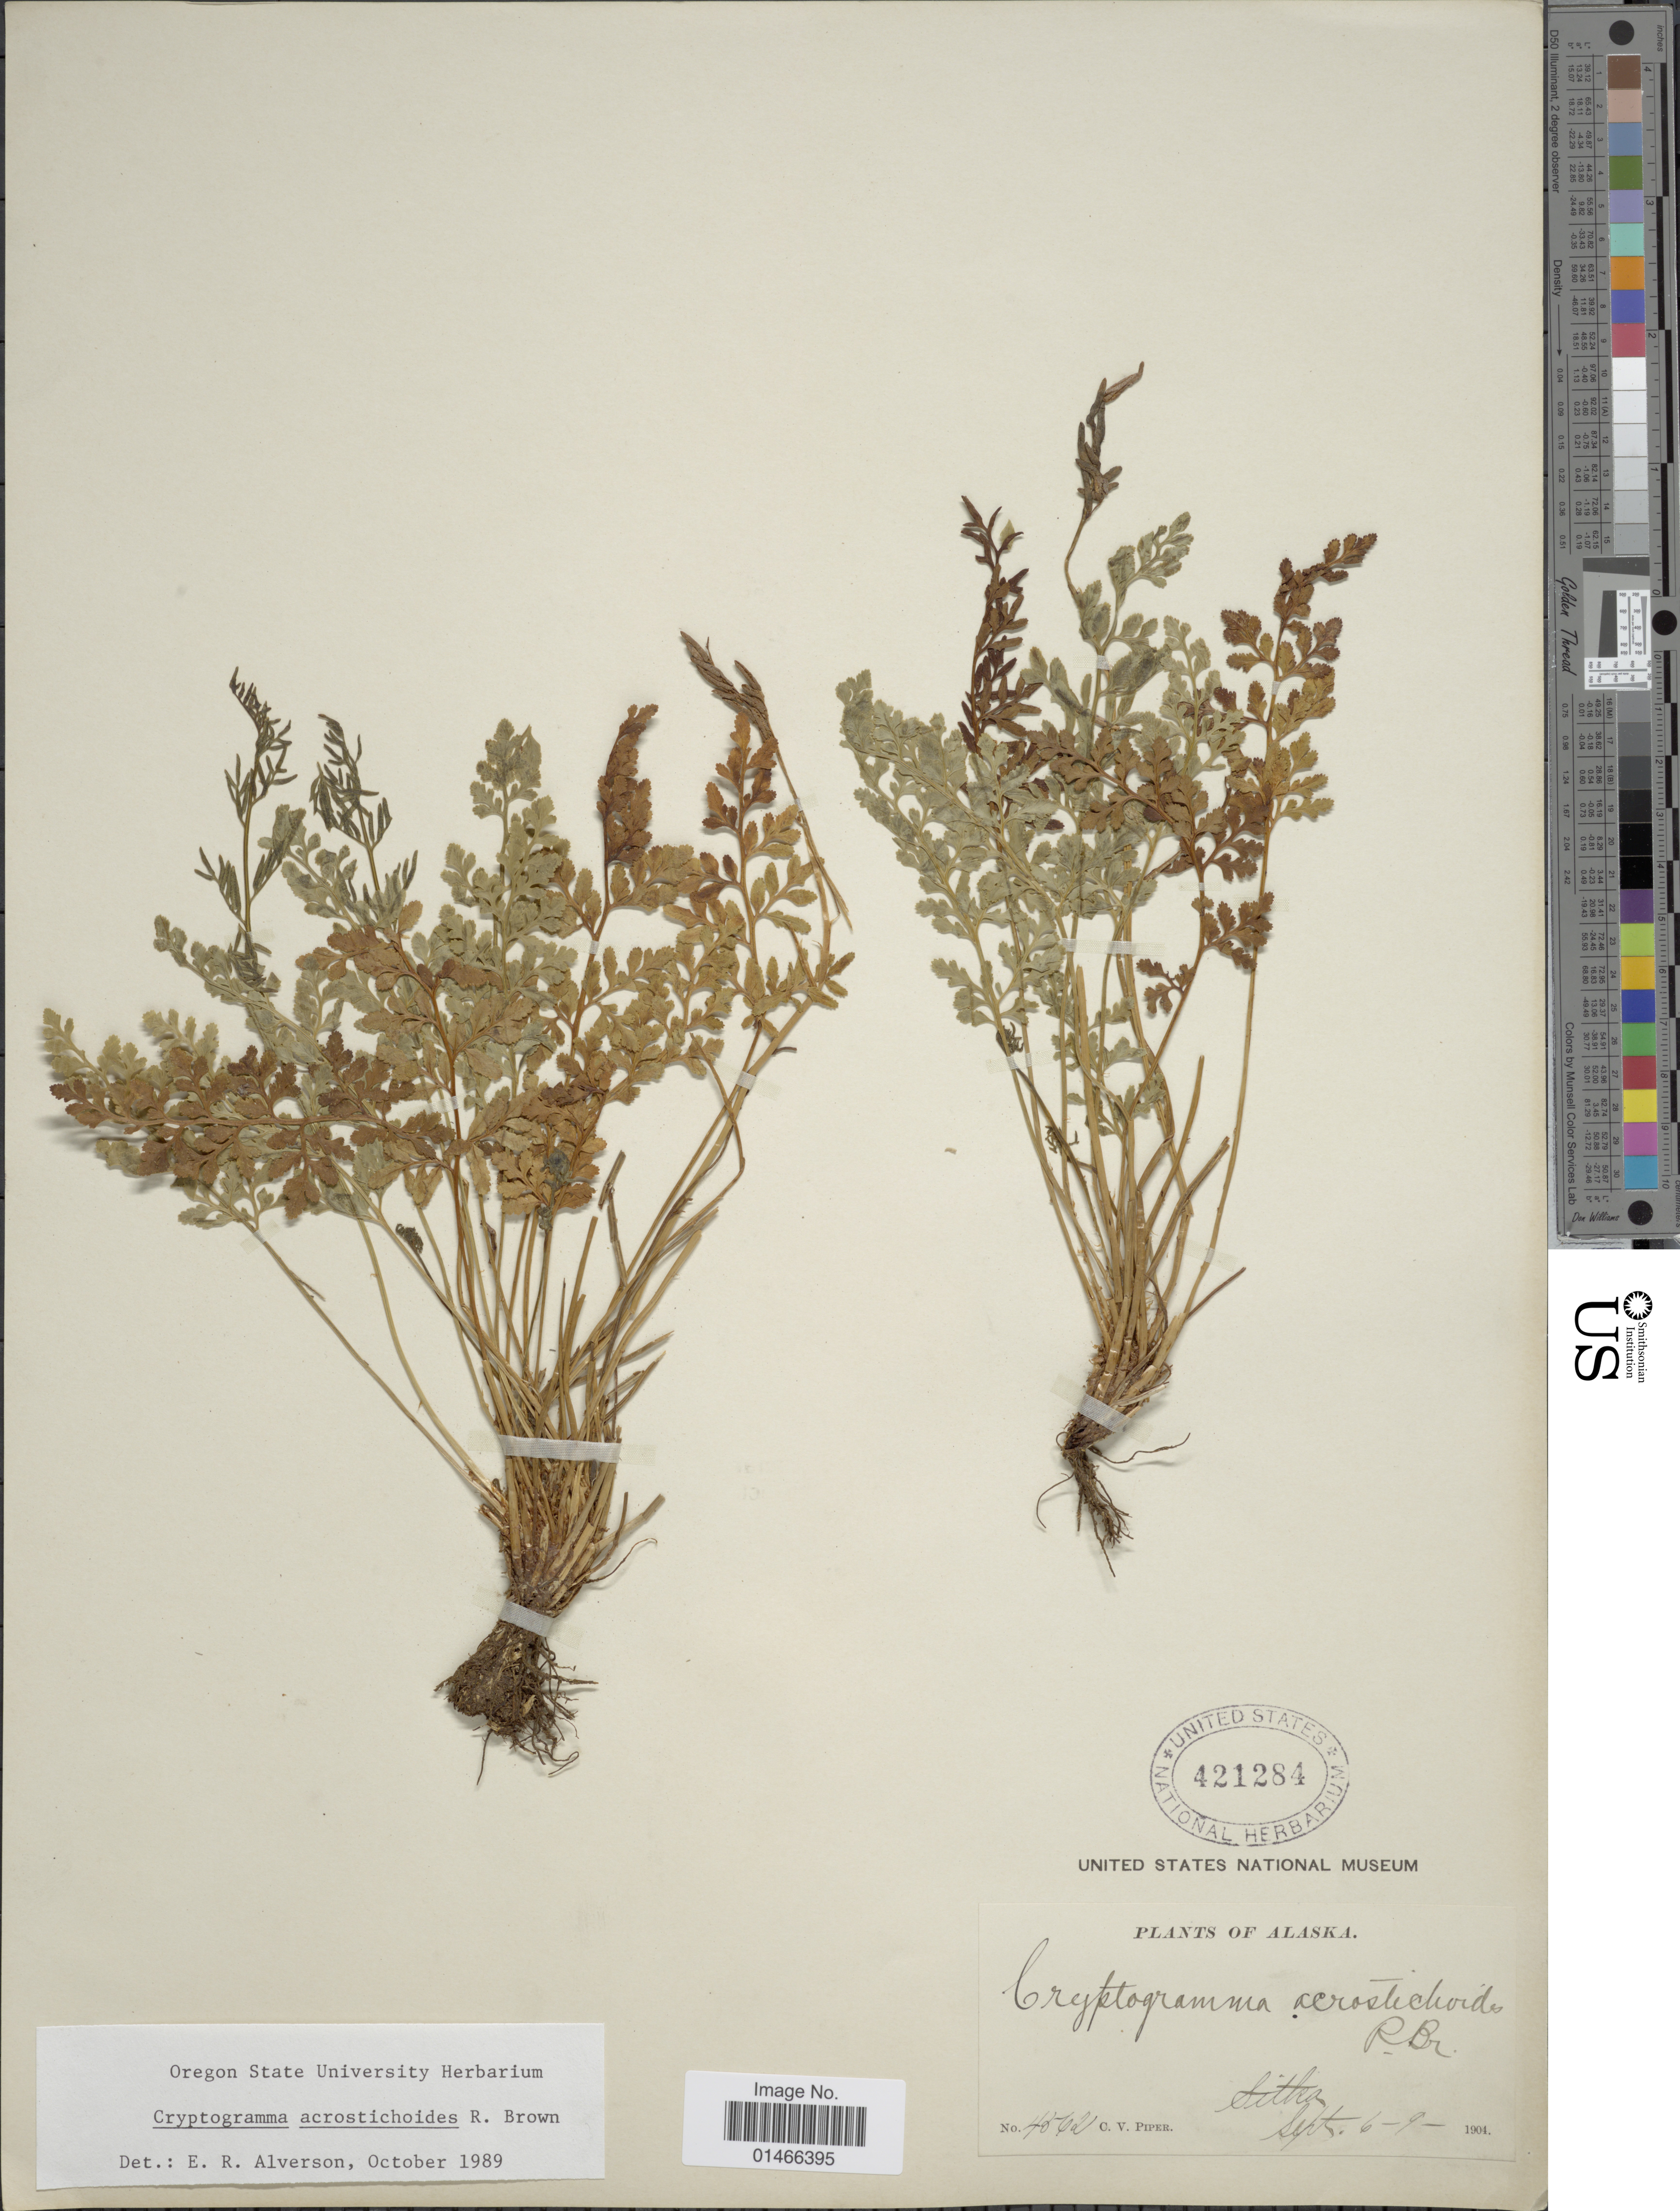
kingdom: Plantae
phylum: Tracheophyta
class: Polypodiopsida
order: Polypodiales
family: Pteridaceae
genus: Cryptogramma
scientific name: Cryptogramma acrostichoides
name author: R. Br.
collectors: C. V. Piper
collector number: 4562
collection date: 1904-09-06/1904-09-09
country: United States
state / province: Alaska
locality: Sitka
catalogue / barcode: US 421284